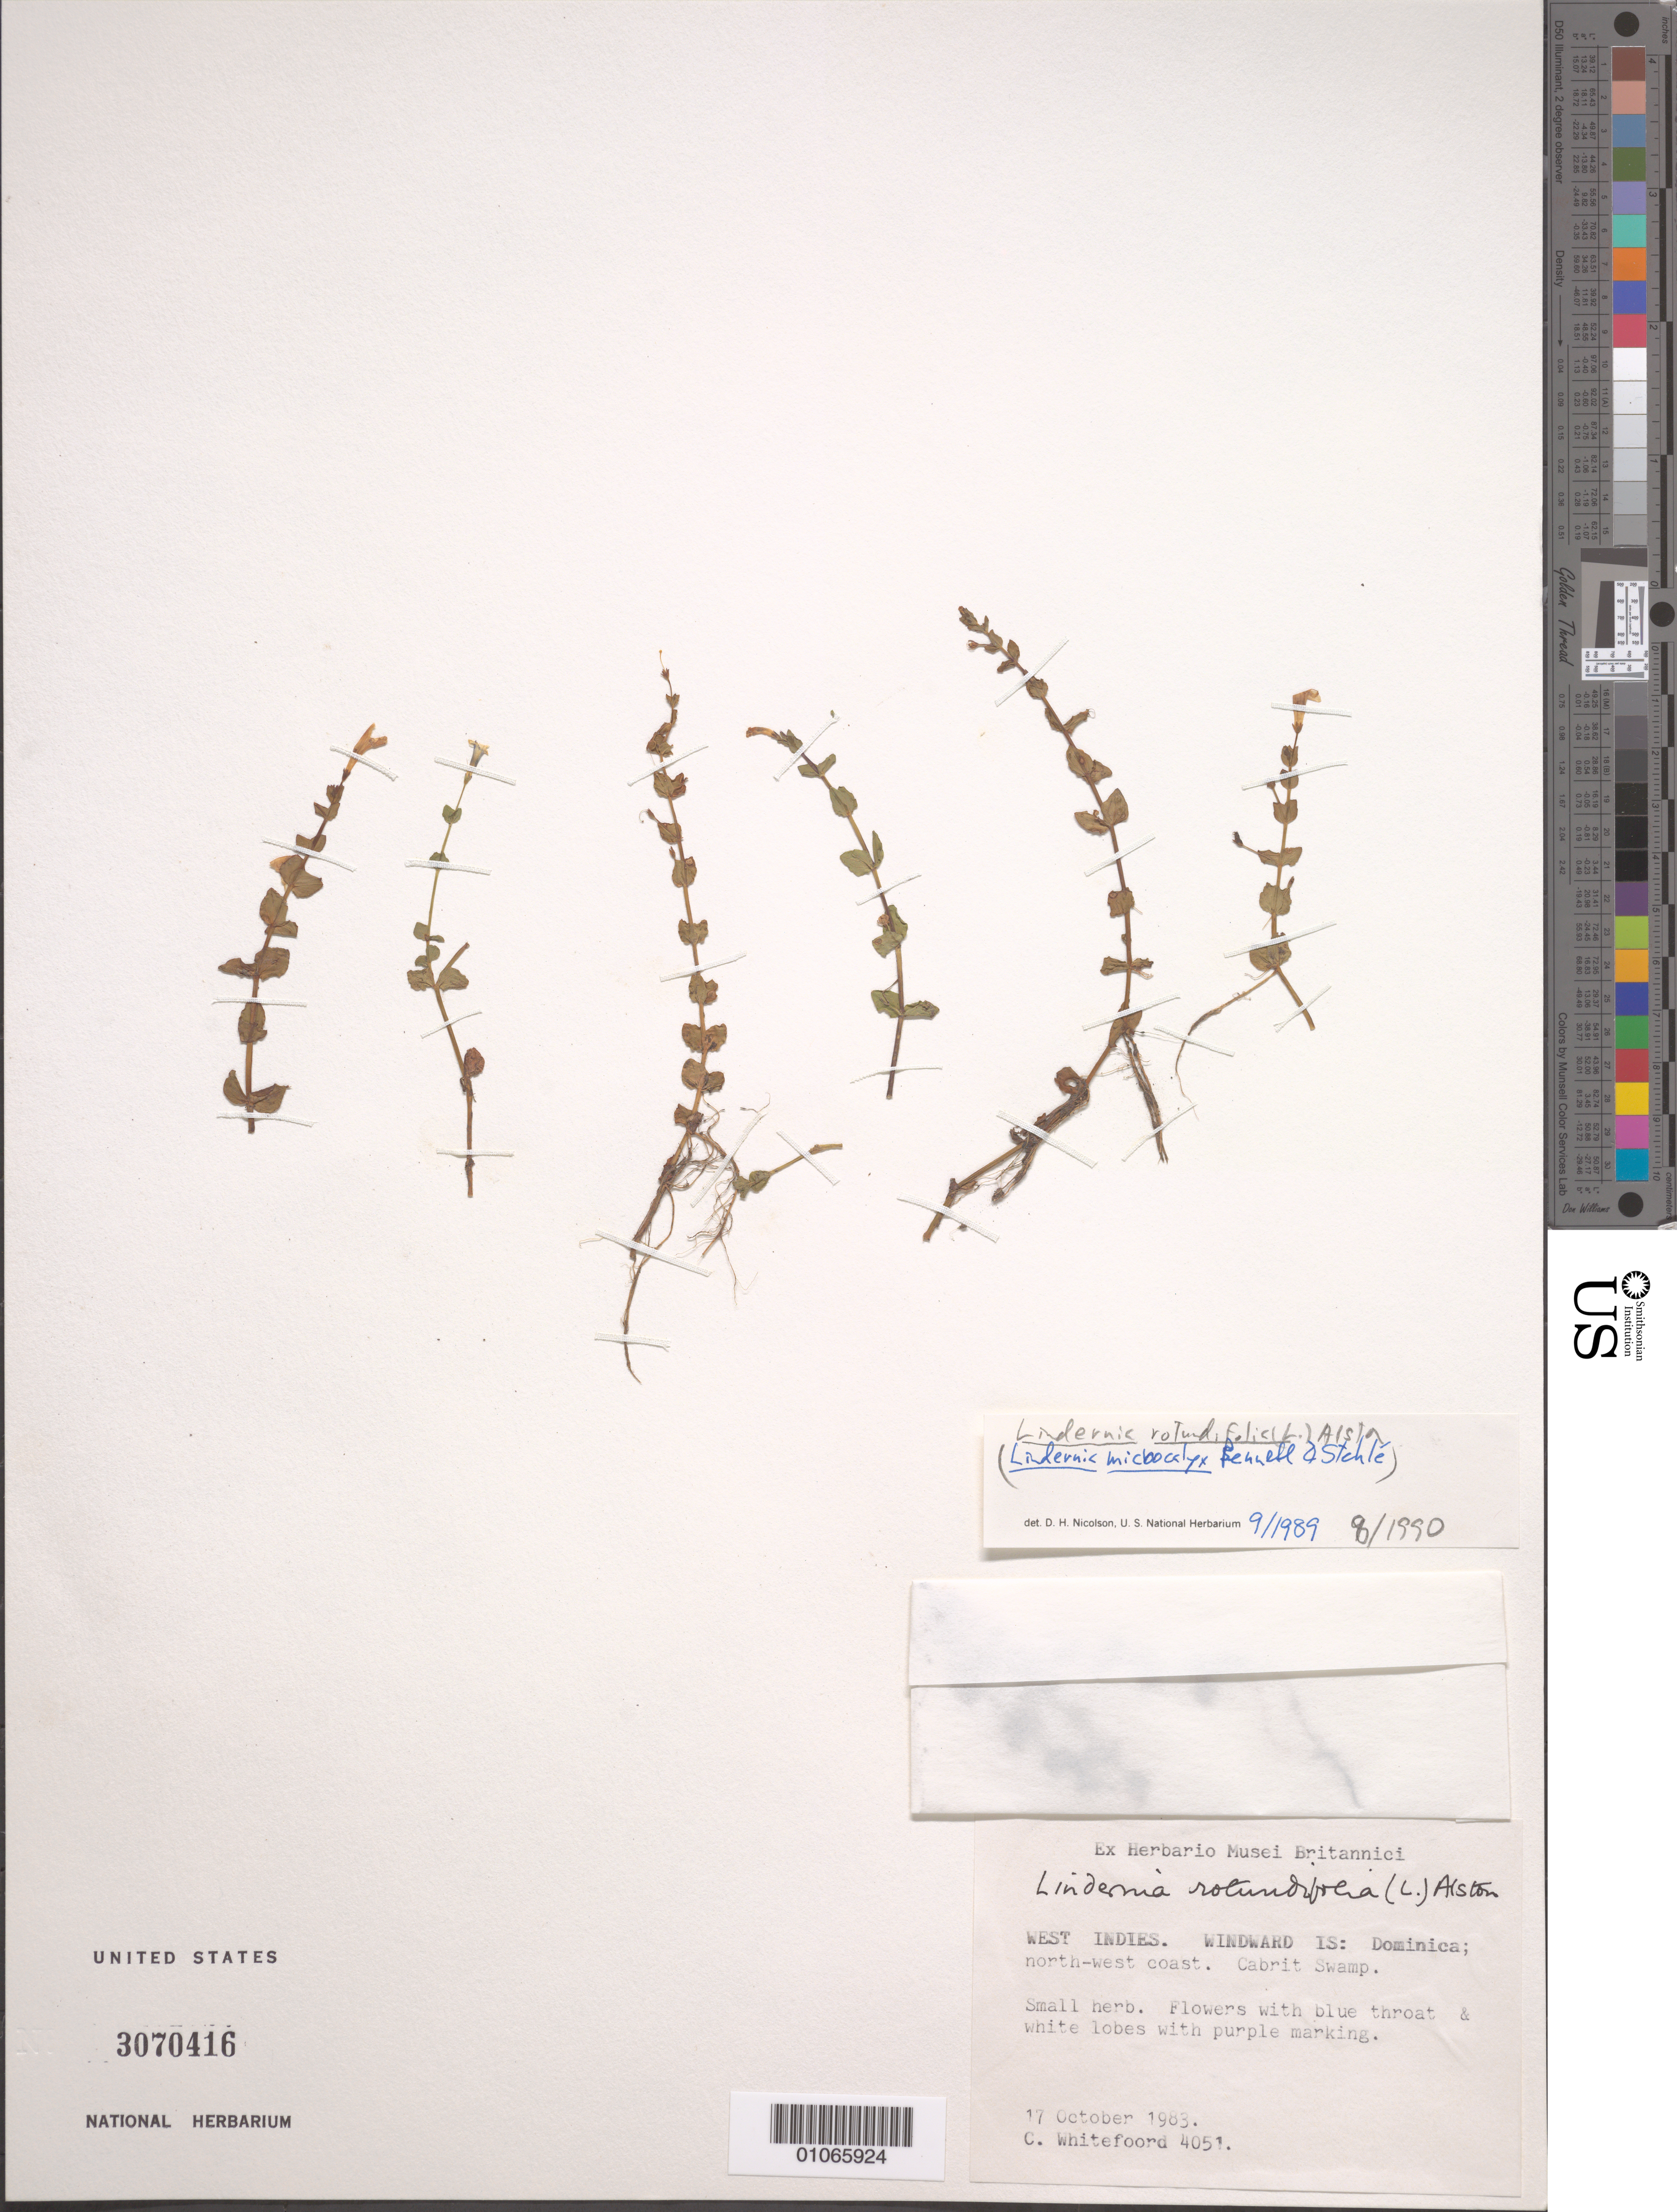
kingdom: Plantae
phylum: Tracheophyta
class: Magnoliopsida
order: Lamiales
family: Linderniaceae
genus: Lindernia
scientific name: Lindernia rotundifolia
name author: (L.) Alston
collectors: C. Whitefoord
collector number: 4051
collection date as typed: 17 Oct 1983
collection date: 1983-10-17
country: Dominica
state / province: St. John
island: Dominica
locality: Northwest coast, Cabrit Swamp.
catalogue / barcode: US 3070416